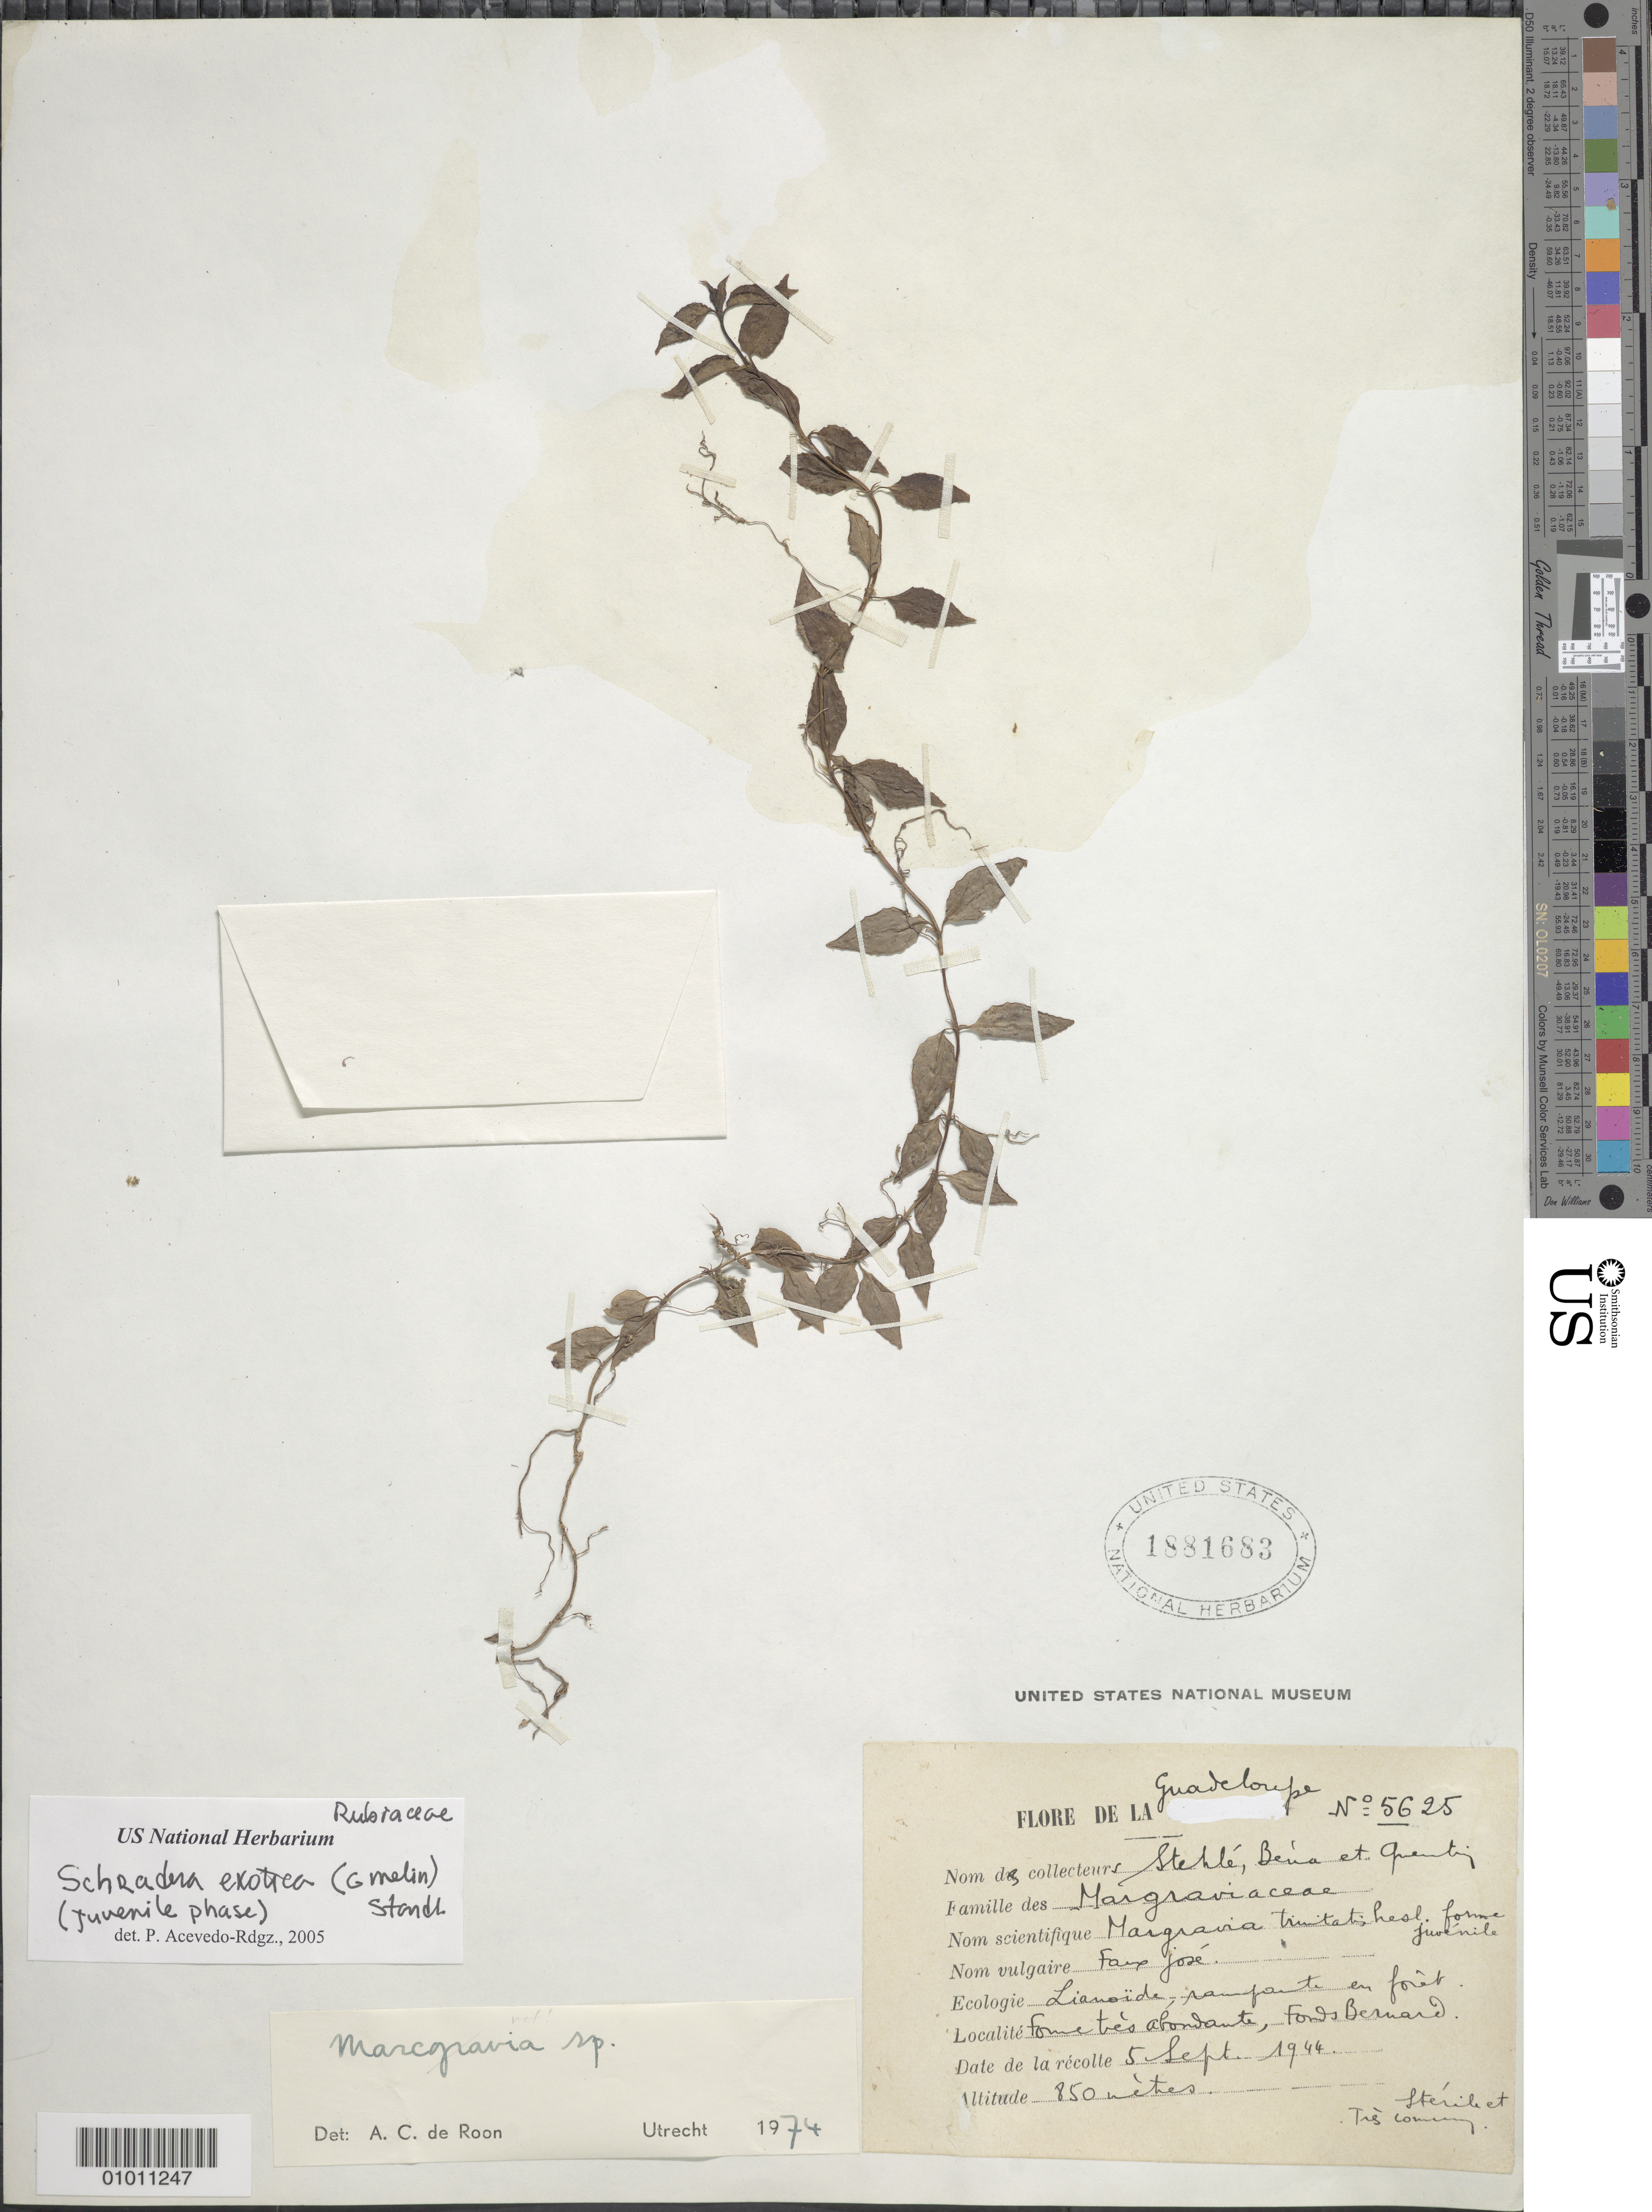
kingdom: Plantae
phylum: Tracheophyta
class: Magnoliopsida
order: Gentianales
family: Rubiaceae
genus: Schradera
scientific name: Schradera exotica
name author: (J.F. Gmel.) Standl.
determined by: Acevedo-Rodríguez, P., (BOT), Smithsonian Institution - National Museum of Natural History (UNITED STATES)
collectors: H. Stehlé & R. Quentin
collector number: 5625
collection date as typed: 05 Sep 1944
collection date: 1944-09-05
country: Guadeloupe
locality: Fonds Bernard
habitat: Rampant en forêt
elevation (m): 850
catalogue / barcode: US 1881683